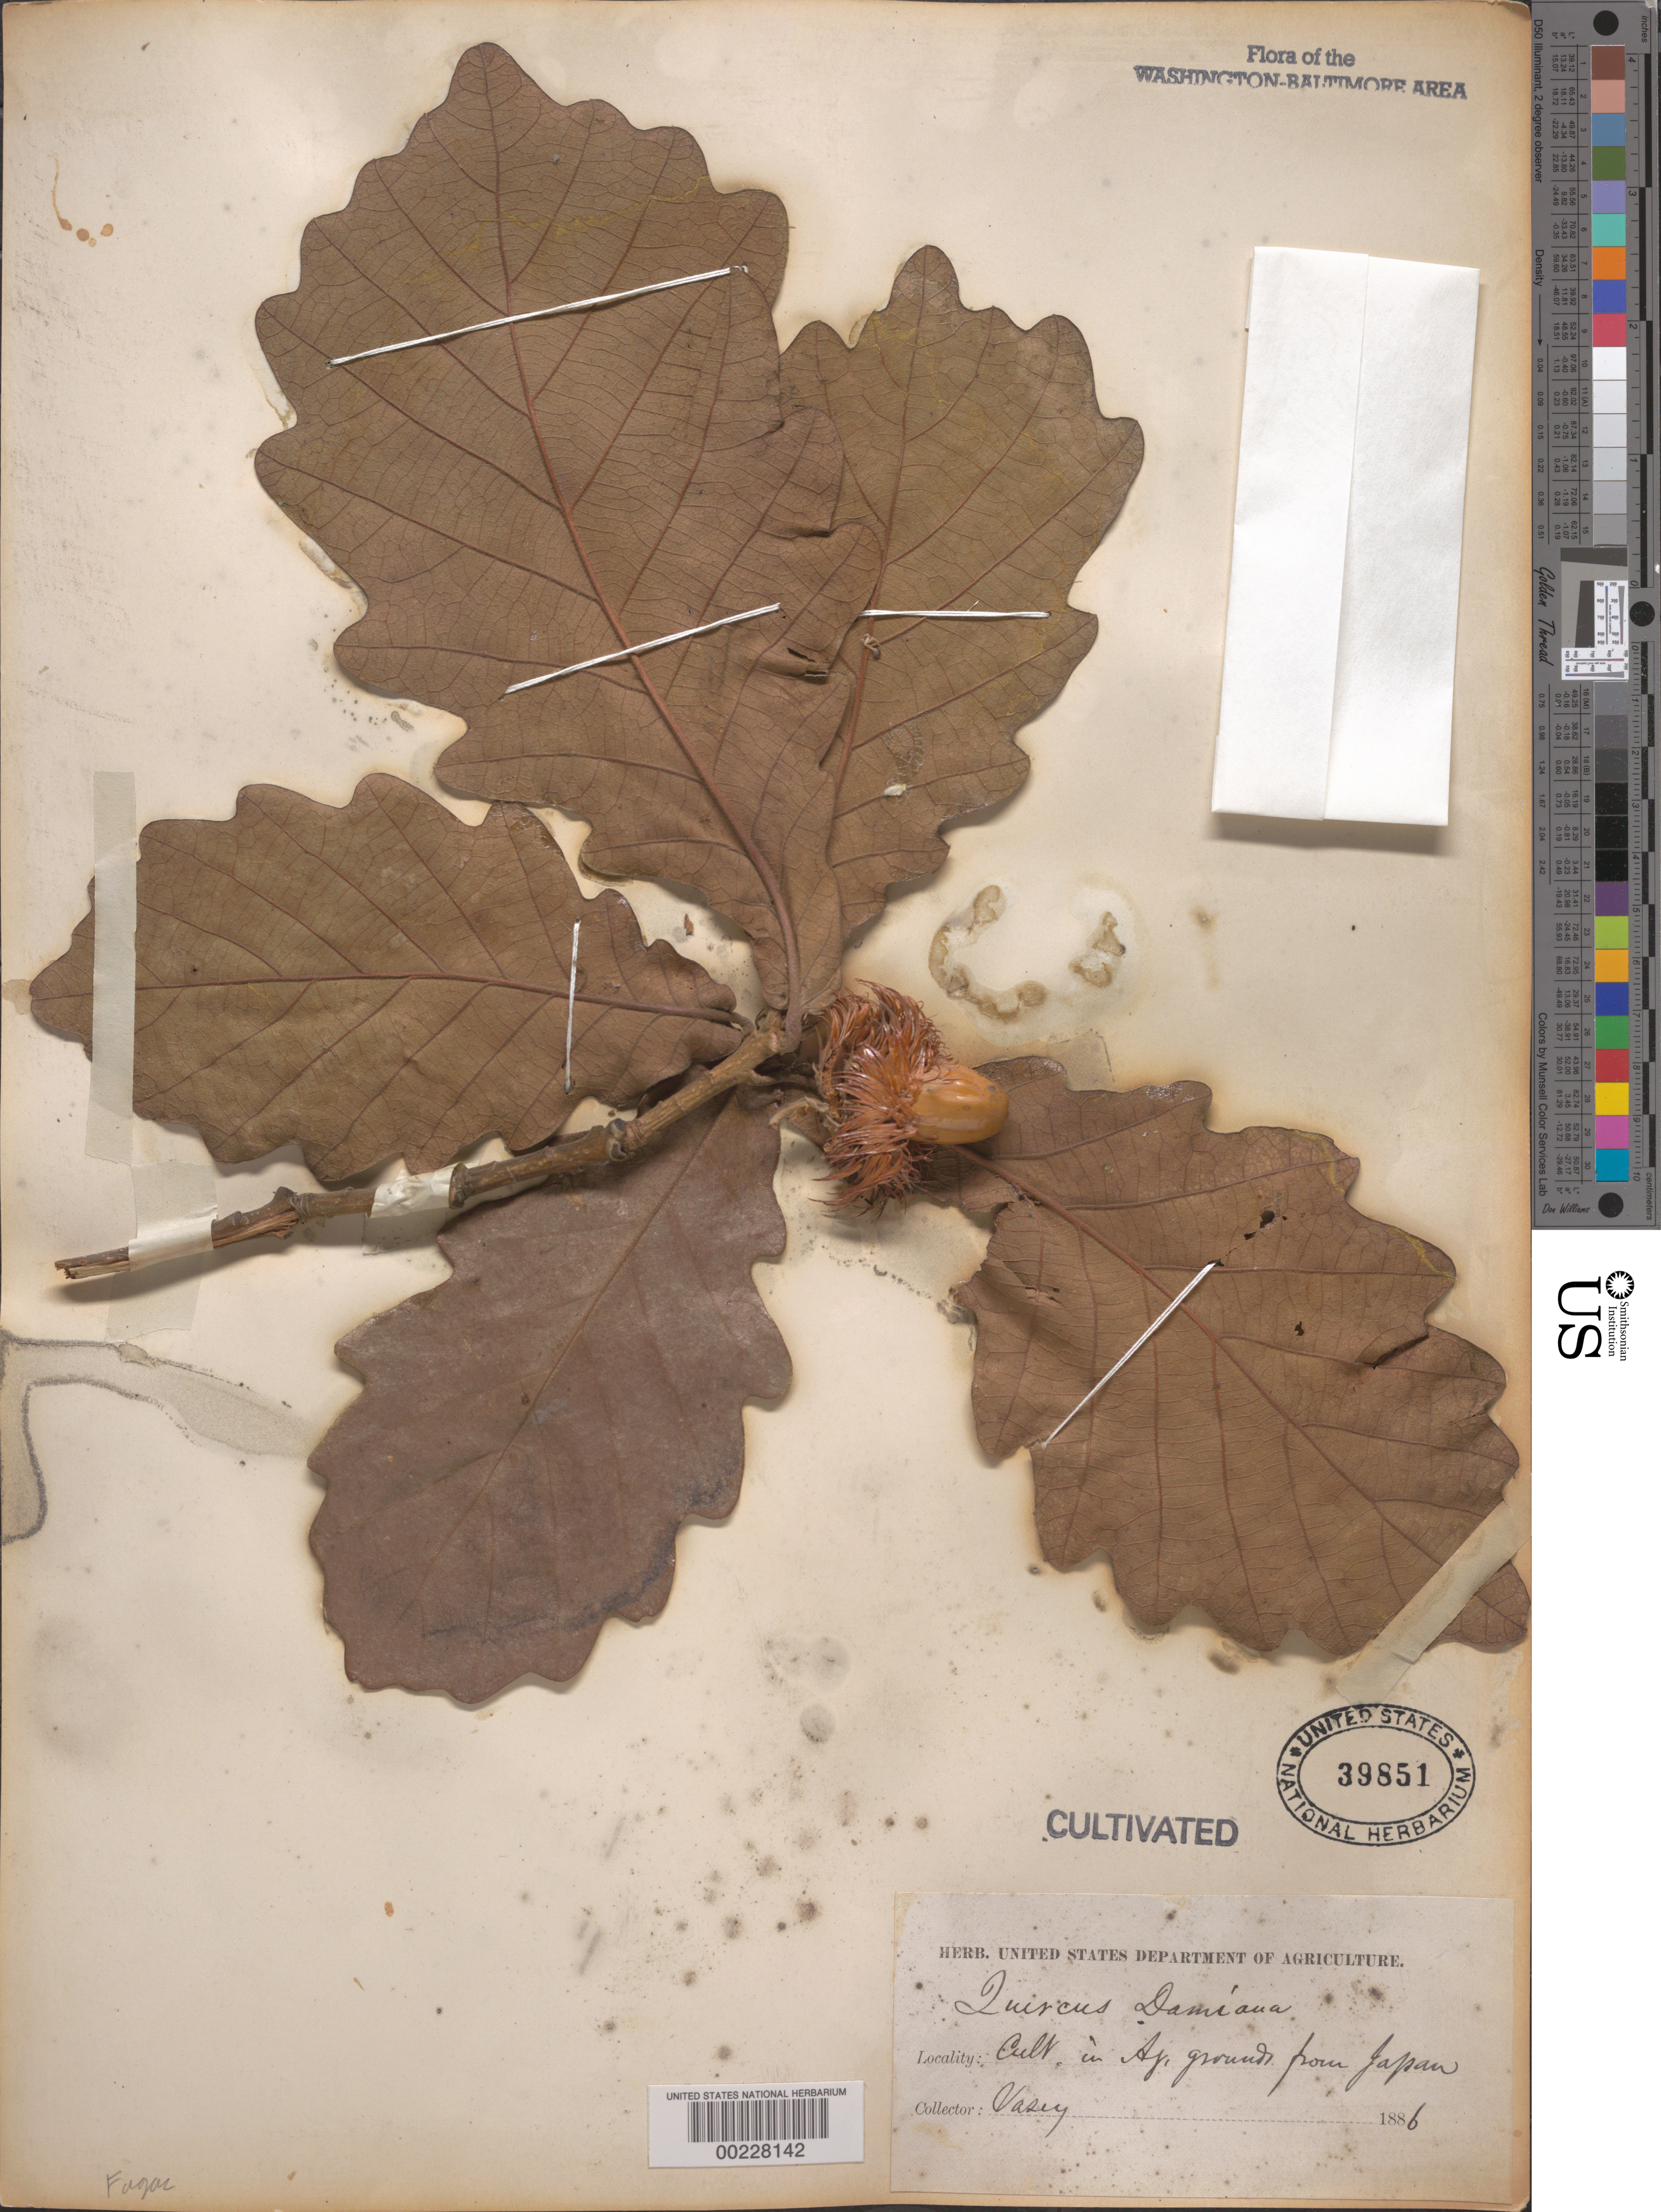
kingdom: Plantae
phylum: Tracheophyta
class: Magnoliopsida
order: Fagales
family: Fagaceae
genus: Quercus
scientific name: Quercus daimio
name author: K. Koch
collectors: G. R. Vasey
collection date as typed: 1886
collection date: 1886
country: United States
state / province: District of Columbia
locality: Agricultural grounds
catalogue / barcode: US 39851